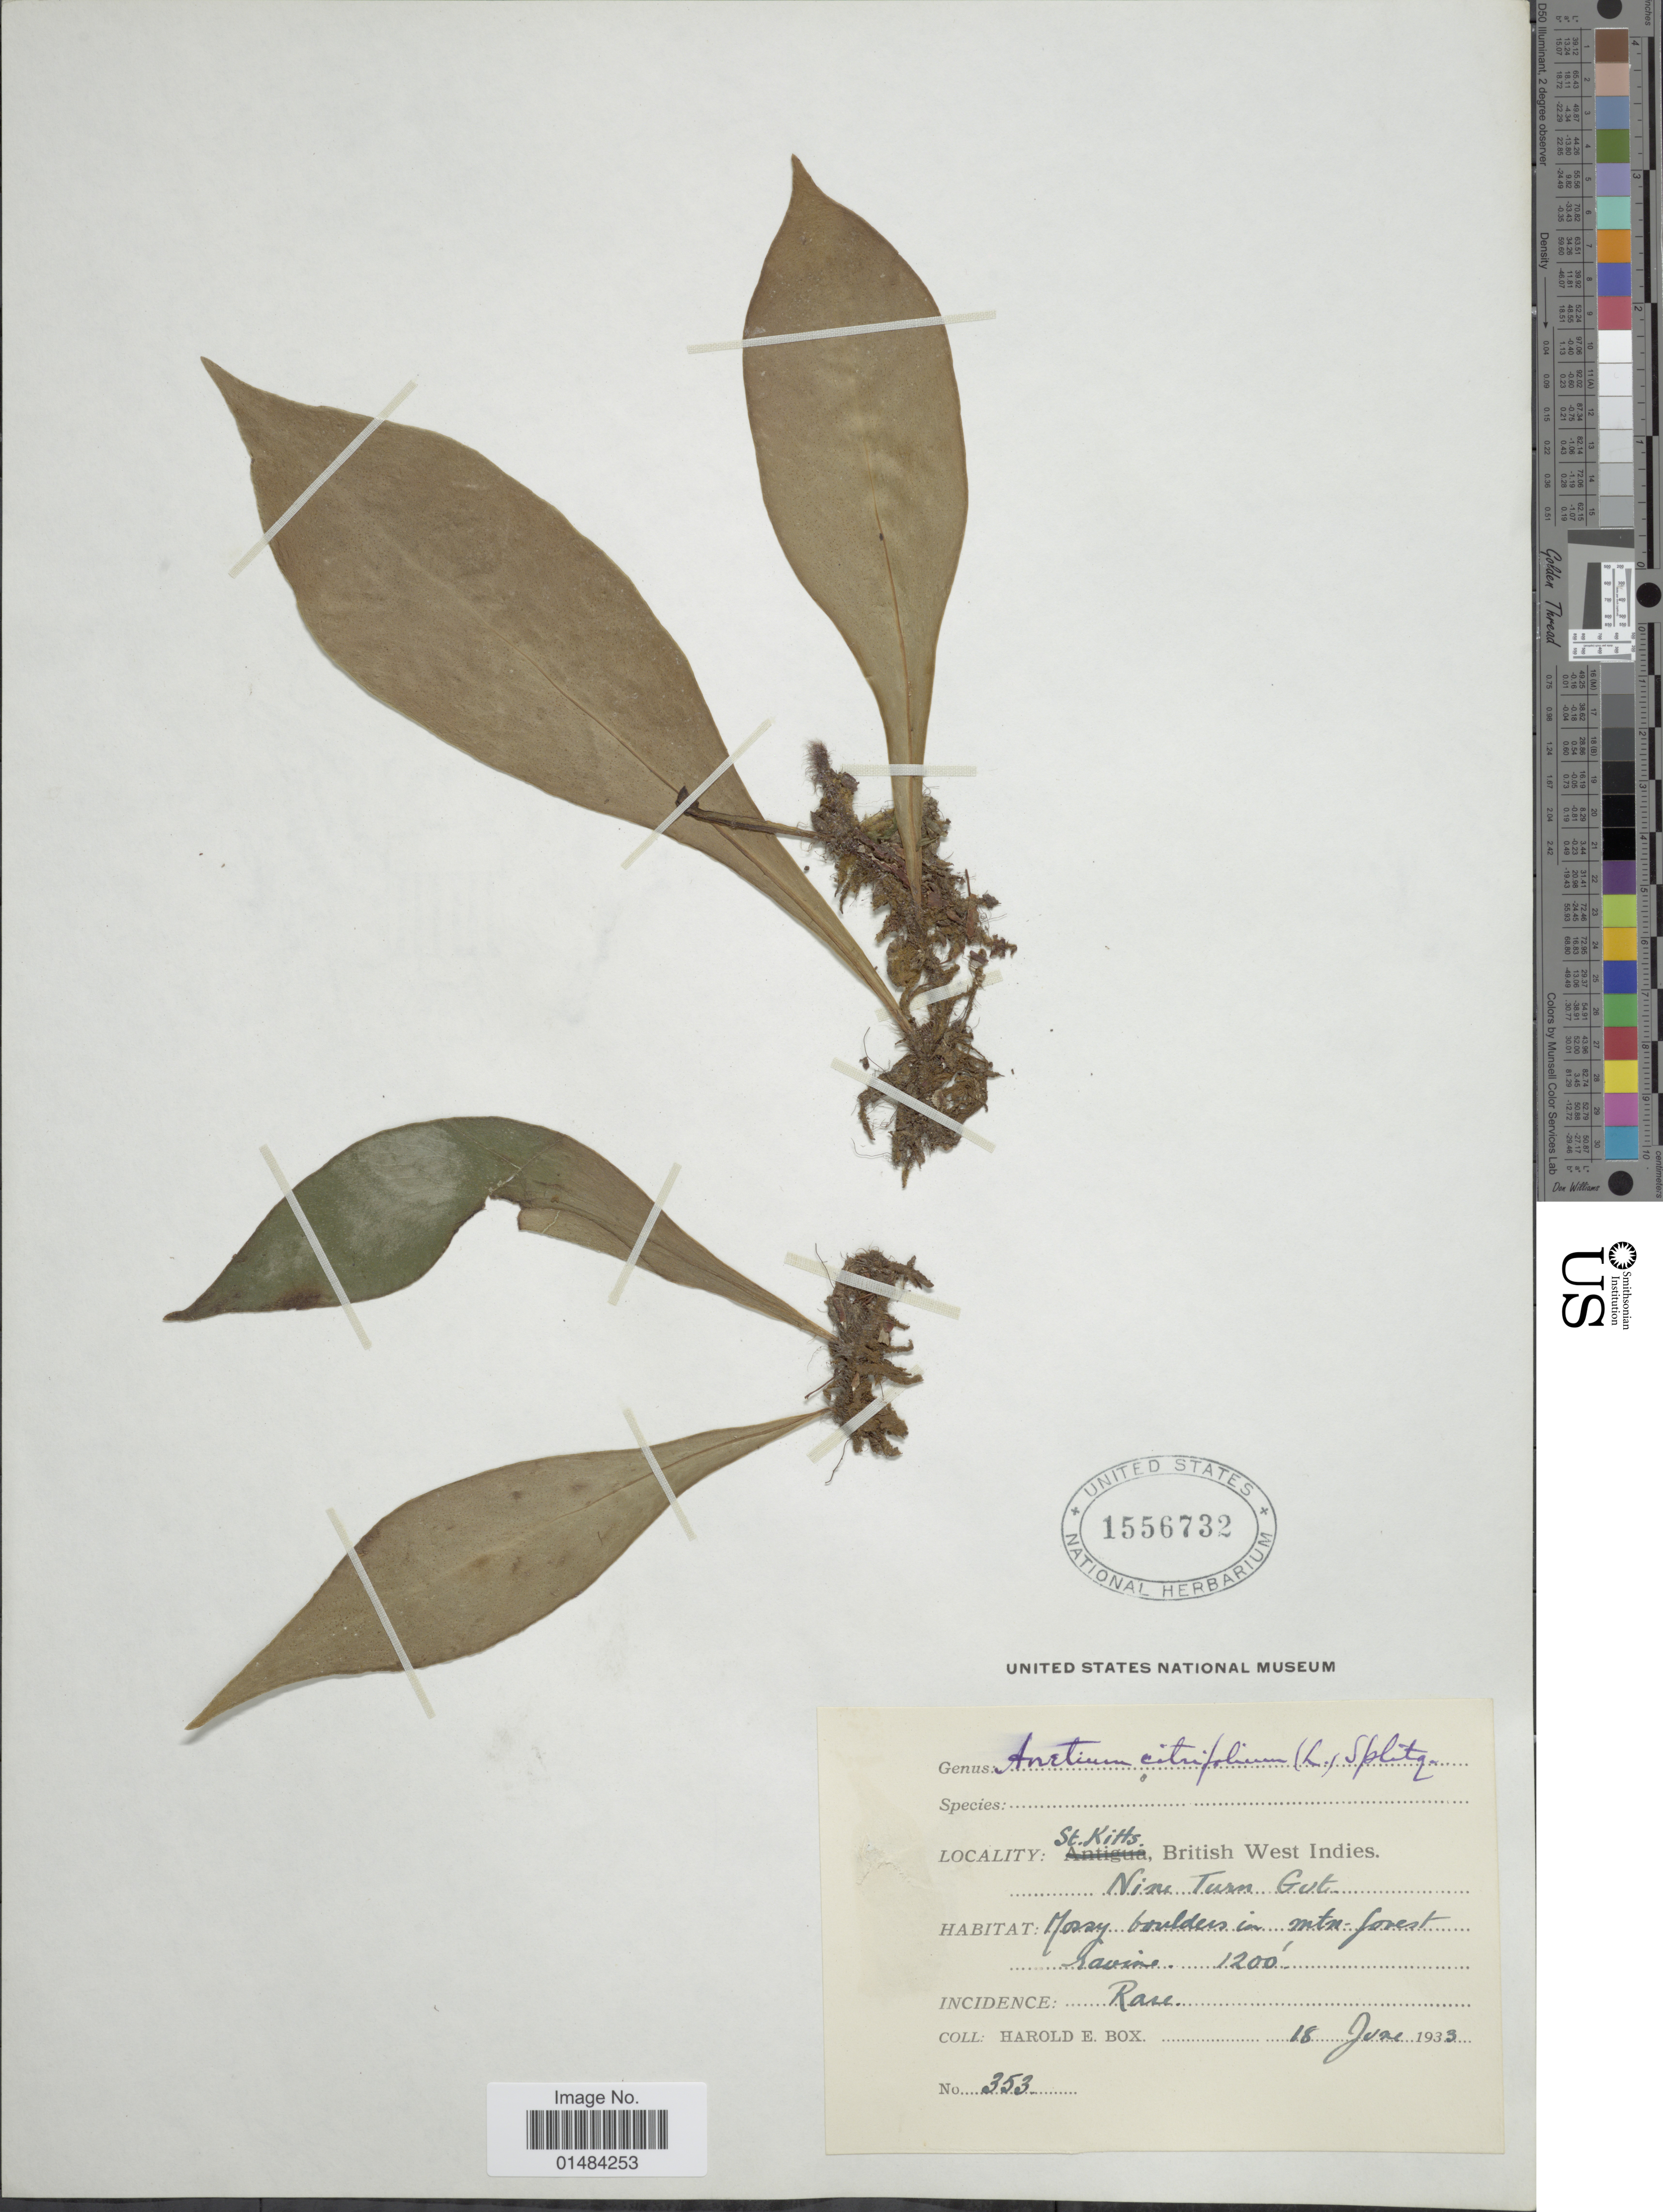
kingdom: Plantae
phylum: Tracheophyta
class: Polypodiopsida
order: Polypodiales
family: Pteridaceae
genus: Anetium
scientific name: Anetium citrifolium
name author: (L.) Splitg.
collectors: H. E. Box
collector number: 353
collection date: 1933-06-18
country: St. Christopher-Nevis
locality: St. Kitts, British West Indies, nr. Nine Turn Gut.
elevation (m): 366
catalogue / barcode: US 1556732